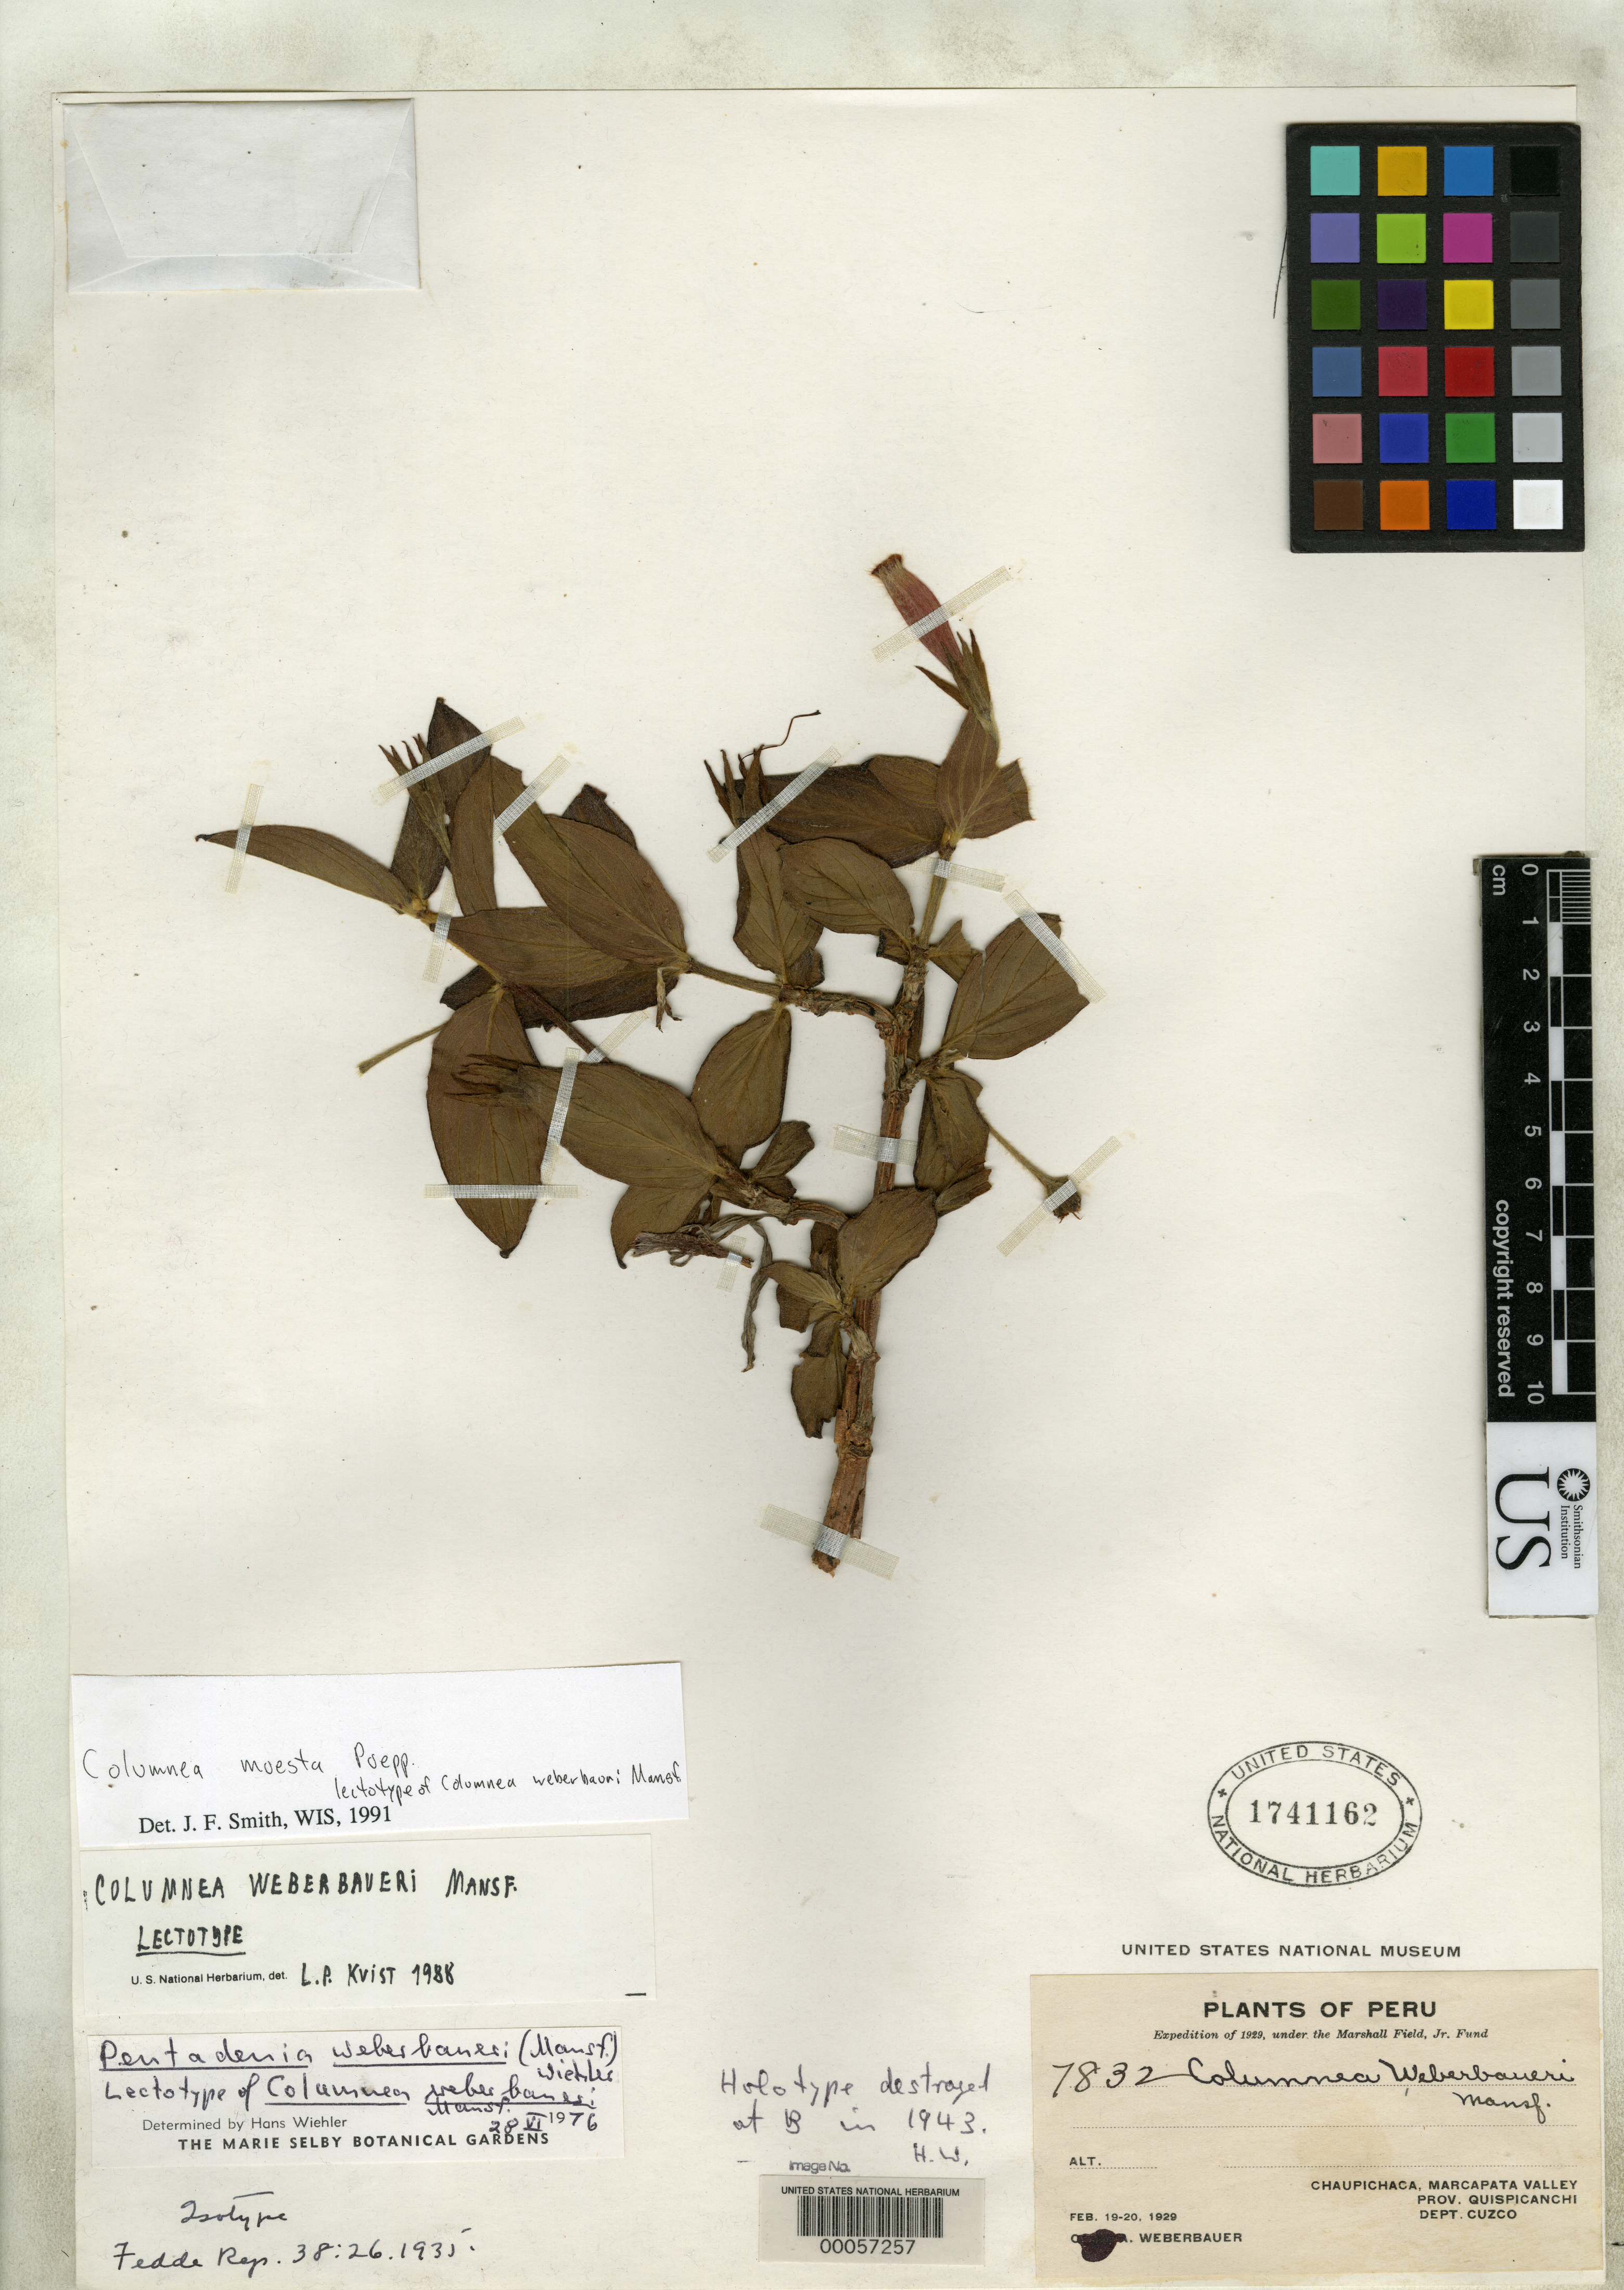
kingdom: Plantae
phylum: Tracheophyta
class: Magnoliopsida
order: Lamiales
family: Gesneriaceae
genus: Columnea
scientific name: Columnea weberbaueri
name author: Mansf.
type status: Isotype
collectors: A. Weberbauer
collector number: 7832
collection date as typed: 19 Feb 1929 to 20 Feb 1929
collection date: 1929-02-19/1929-02-20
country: Peru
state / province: Cusco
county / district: Quispicanchis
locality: Chaupichaca, Marcapata Valley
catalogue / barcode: US 1741162